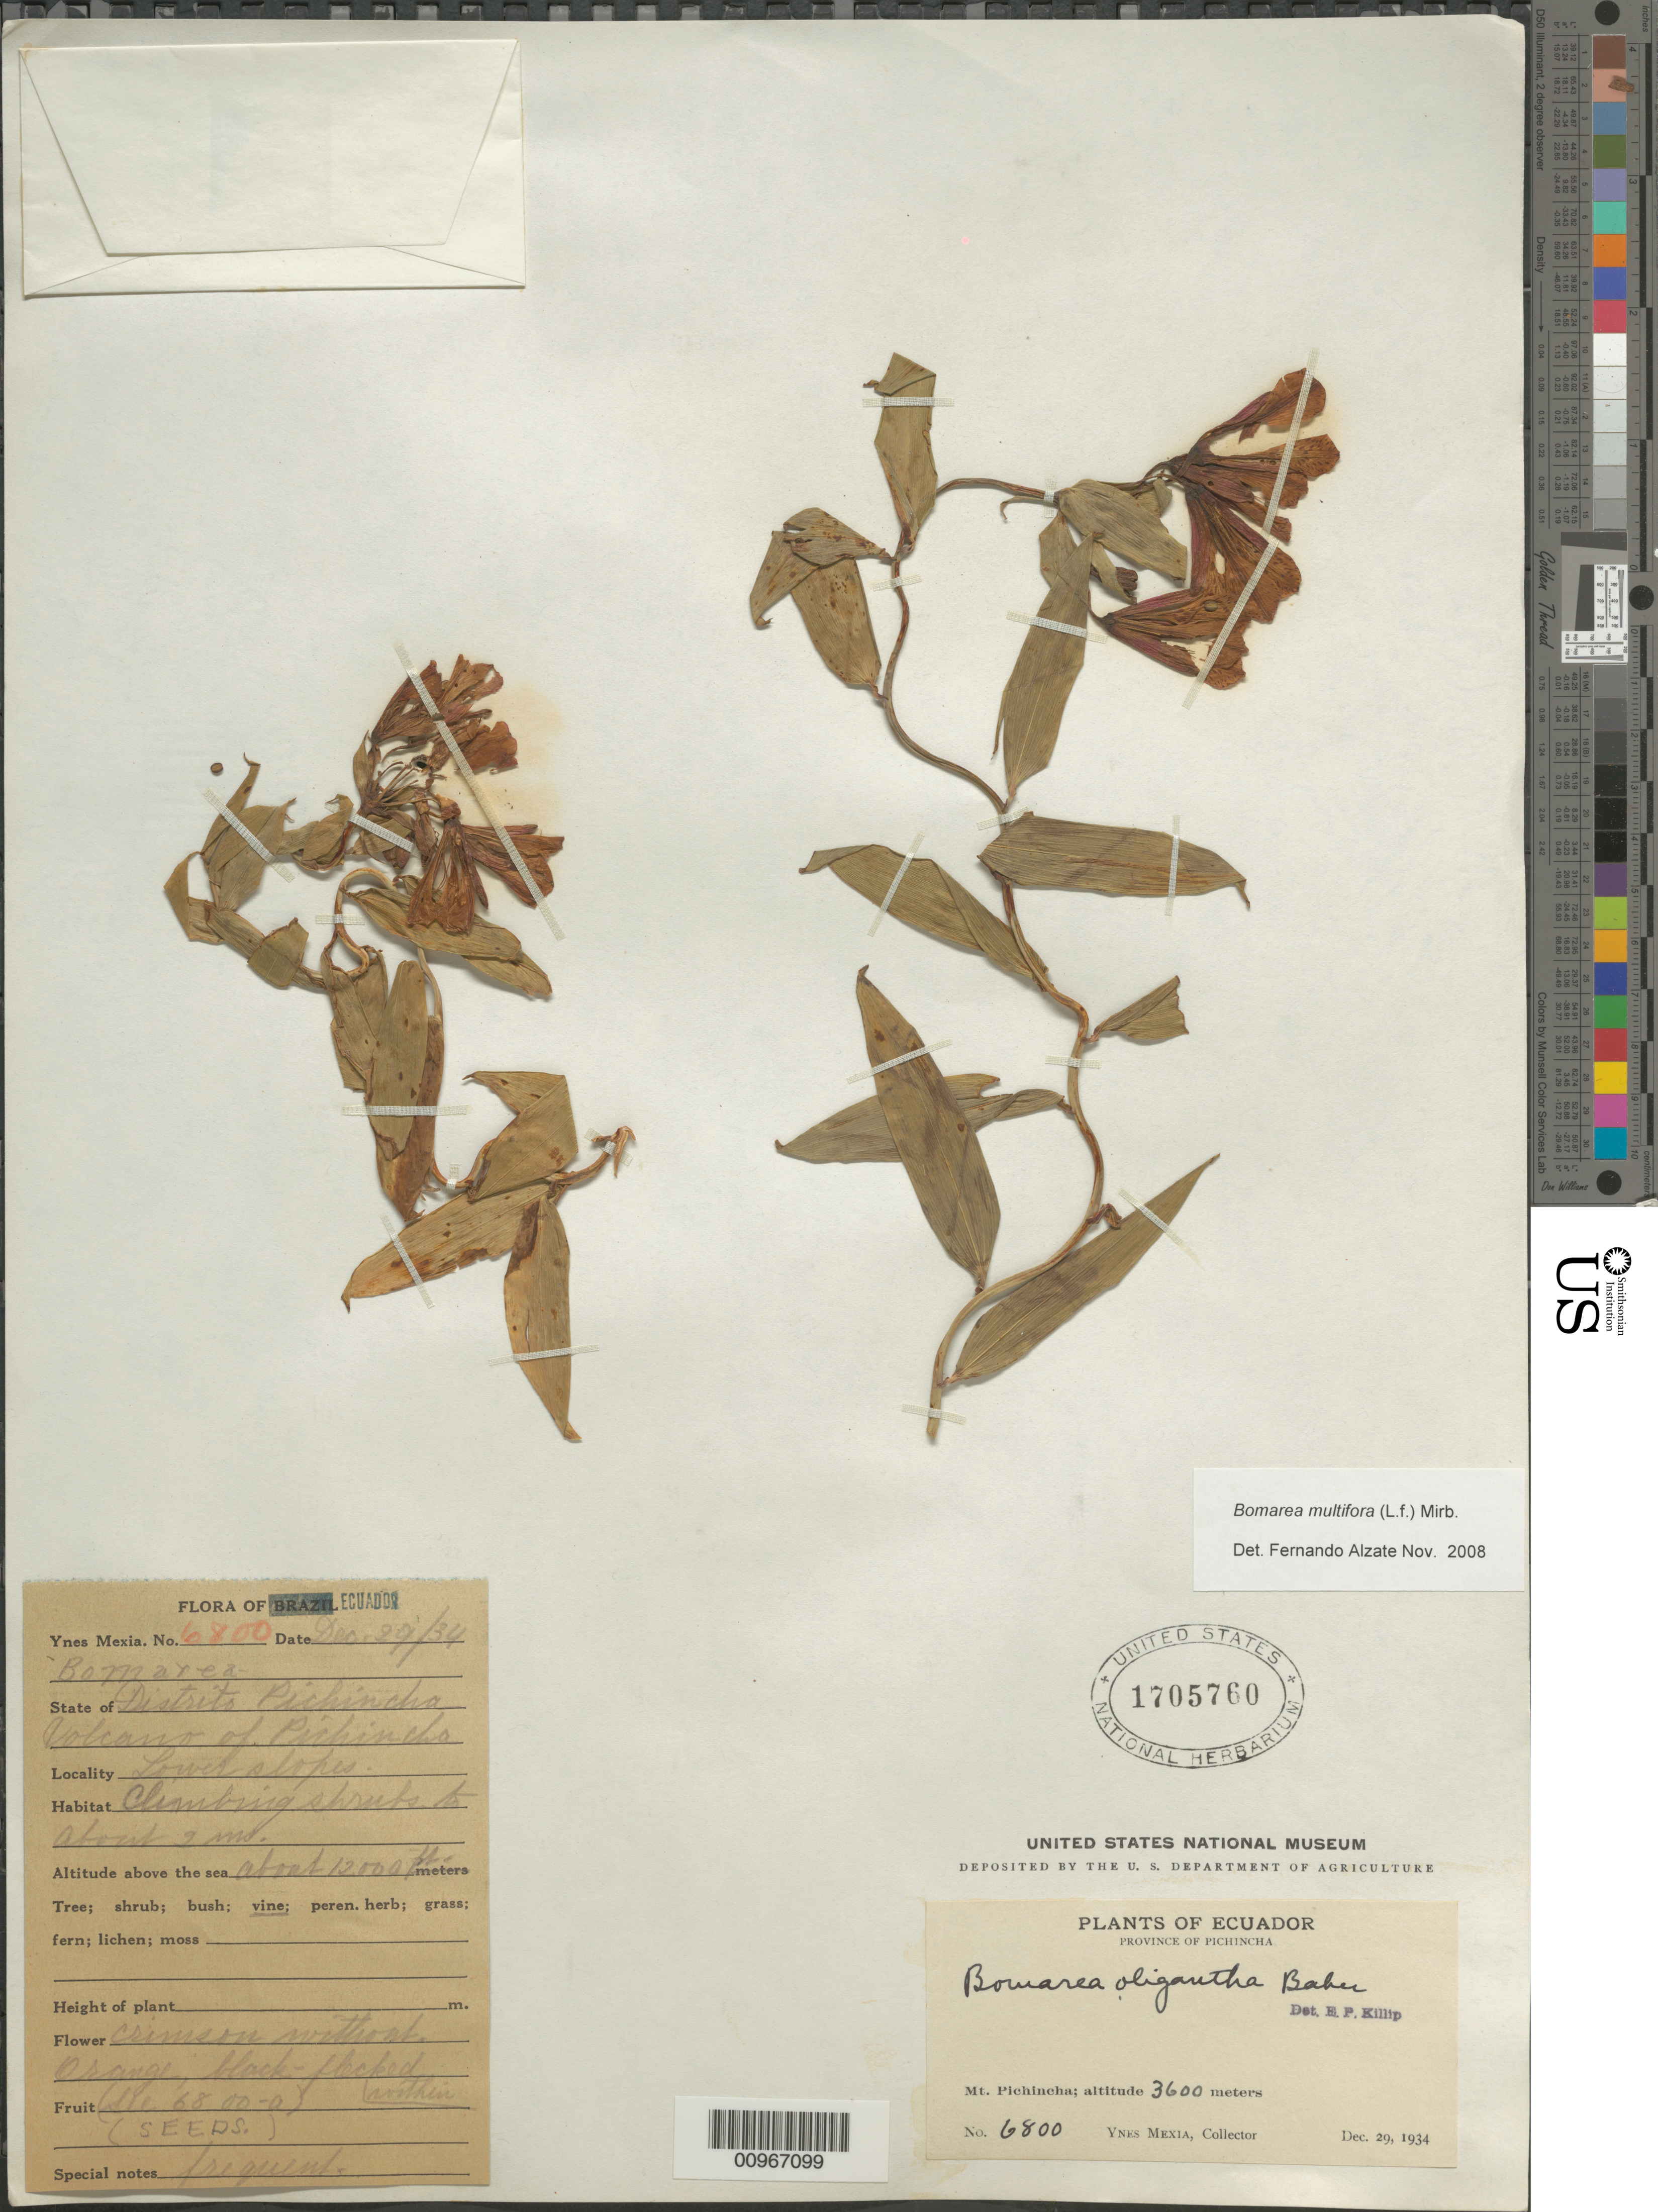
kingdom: Plantae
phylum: Tracheophyta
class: Liliopsida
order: Liliales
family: Alstroemeriaceae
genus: Bomarea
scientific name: Bomarea multiflora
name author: (L. f.) Mirb.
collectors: Y. Mexia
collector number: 6800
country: Ecuador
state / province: Pichincha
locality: Mt. Pichincha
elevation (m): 3600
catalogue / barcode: US 1705760